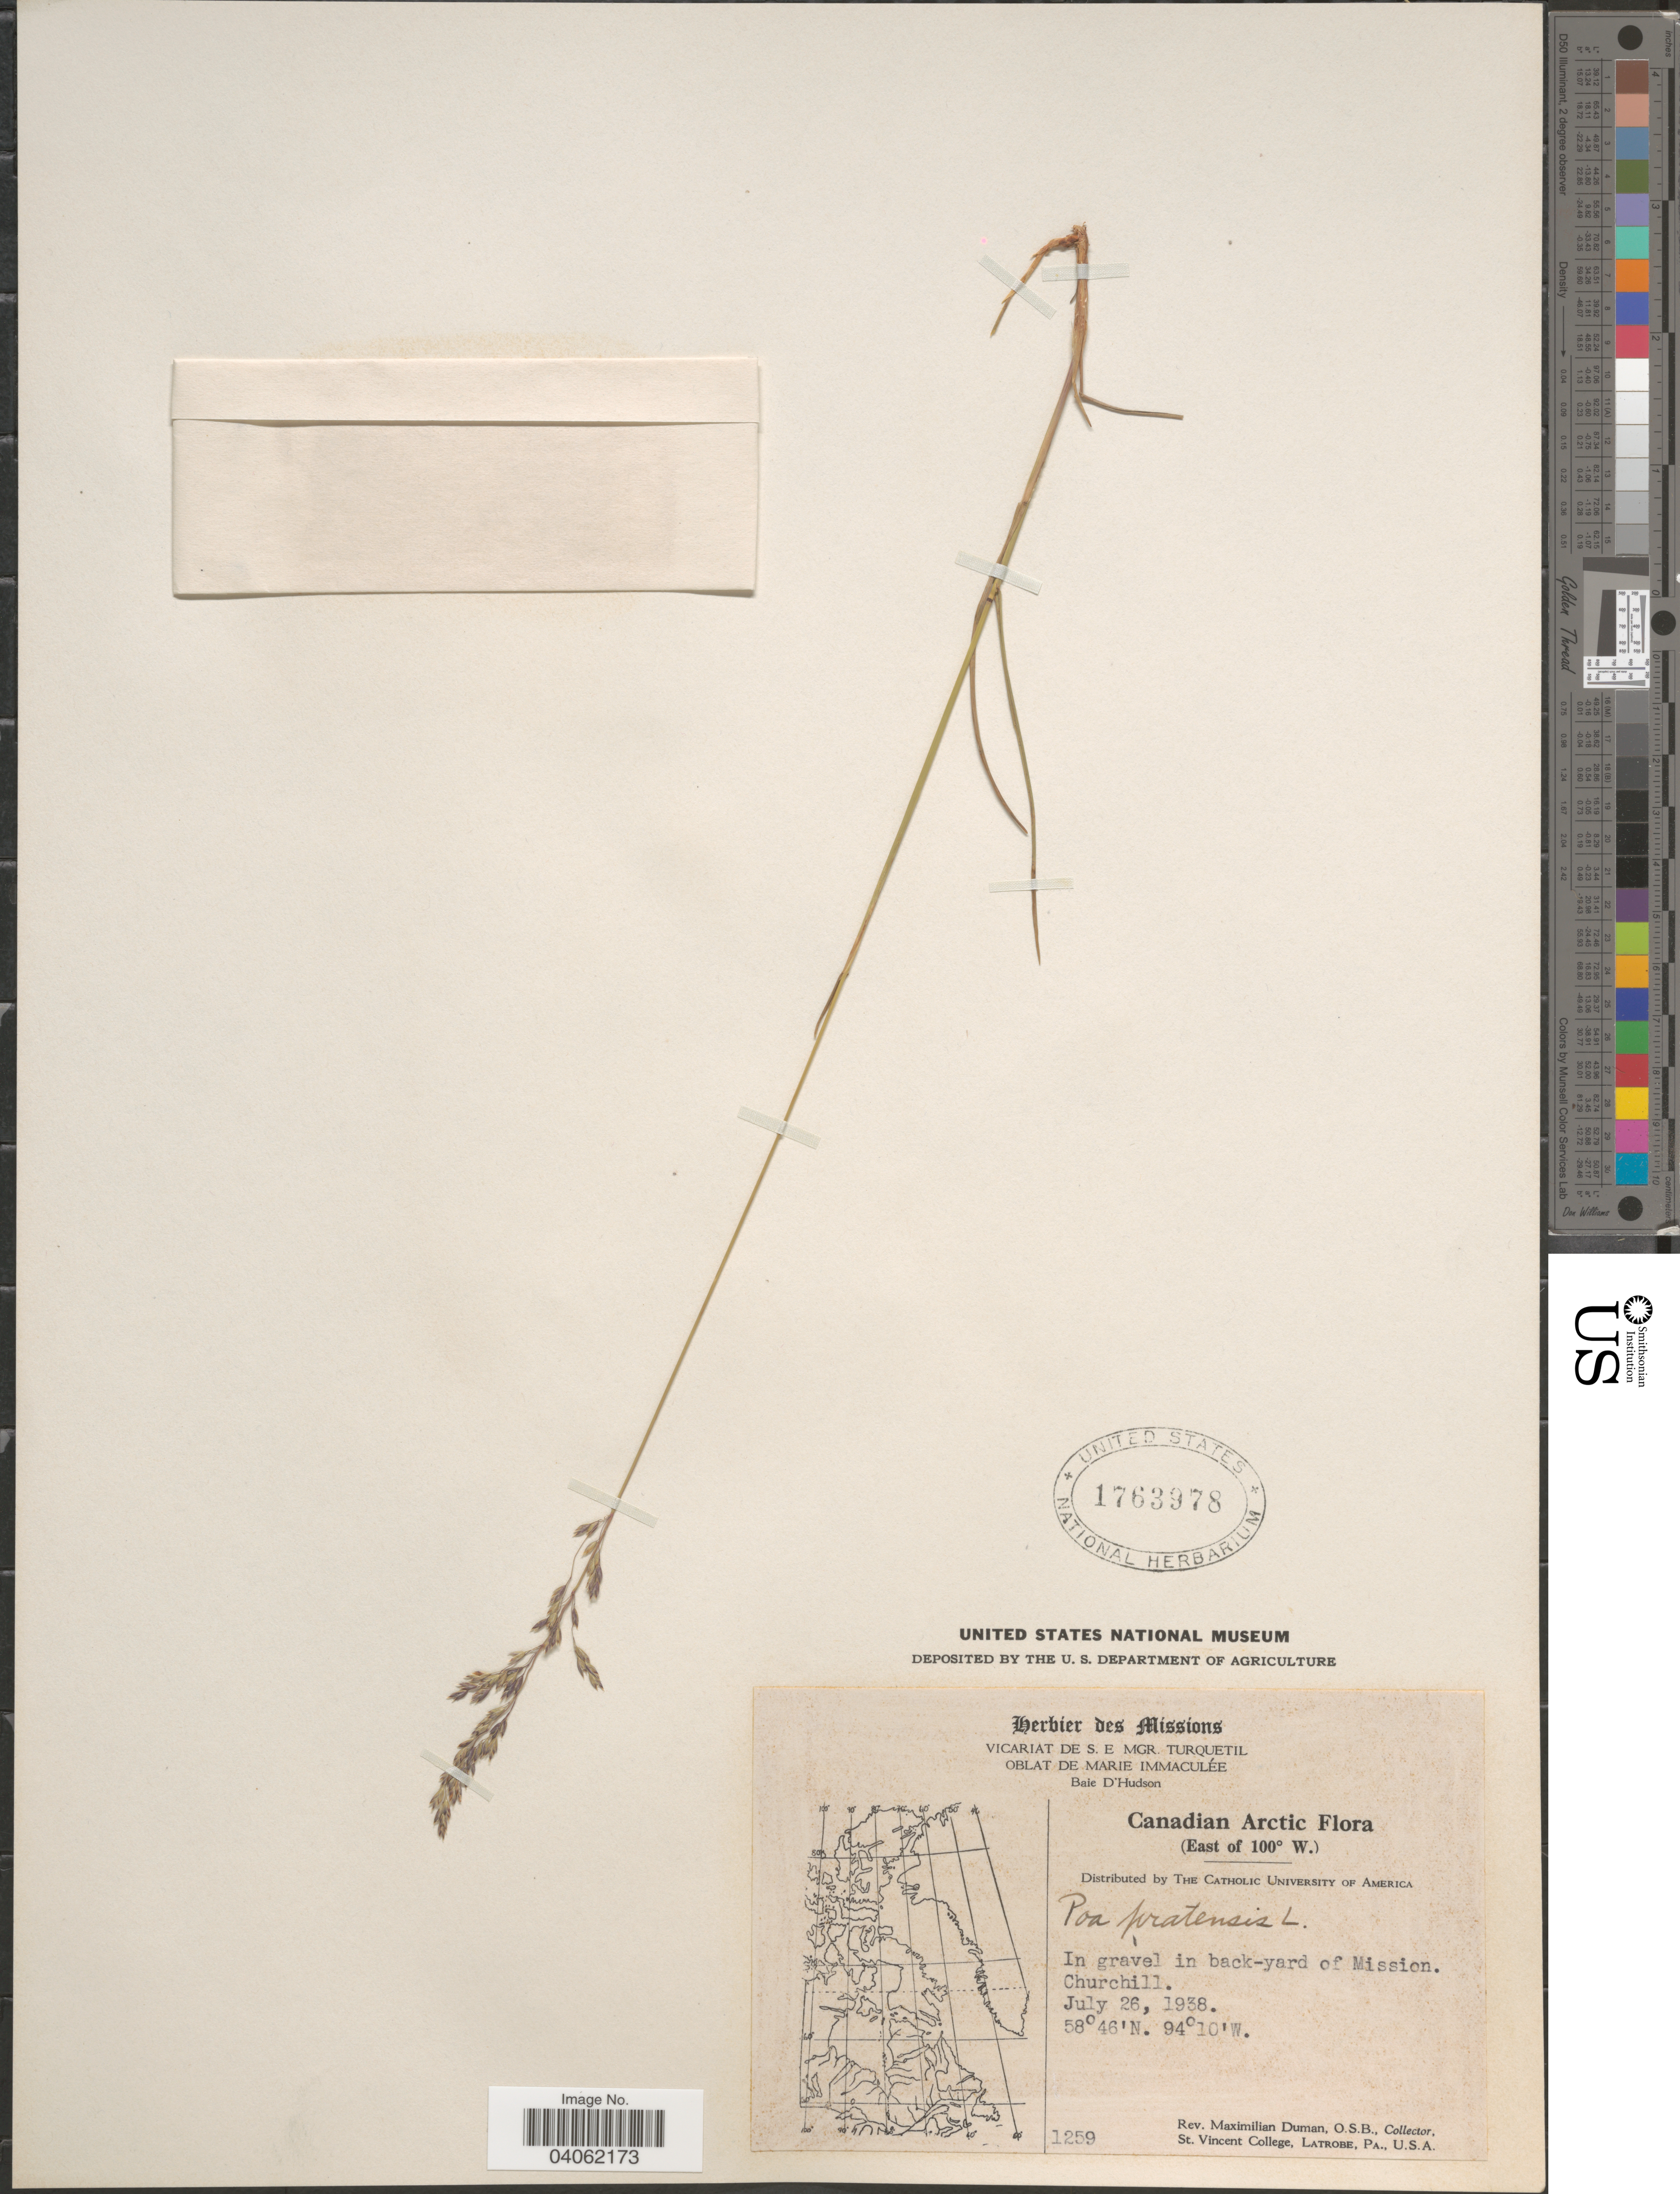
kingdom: Plantae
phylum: Tracheophyta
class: Liliopsida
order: Poales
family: Poaceae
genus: Poa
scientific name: Poa pratensis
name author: L.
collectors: M. Duman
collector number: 1259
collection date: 1938-07-26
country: Canada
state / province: Manitoba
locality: Canadian Arctic. (East of 100º W.). In back-yard of Mission. Churchill.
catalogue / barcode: US 1763978